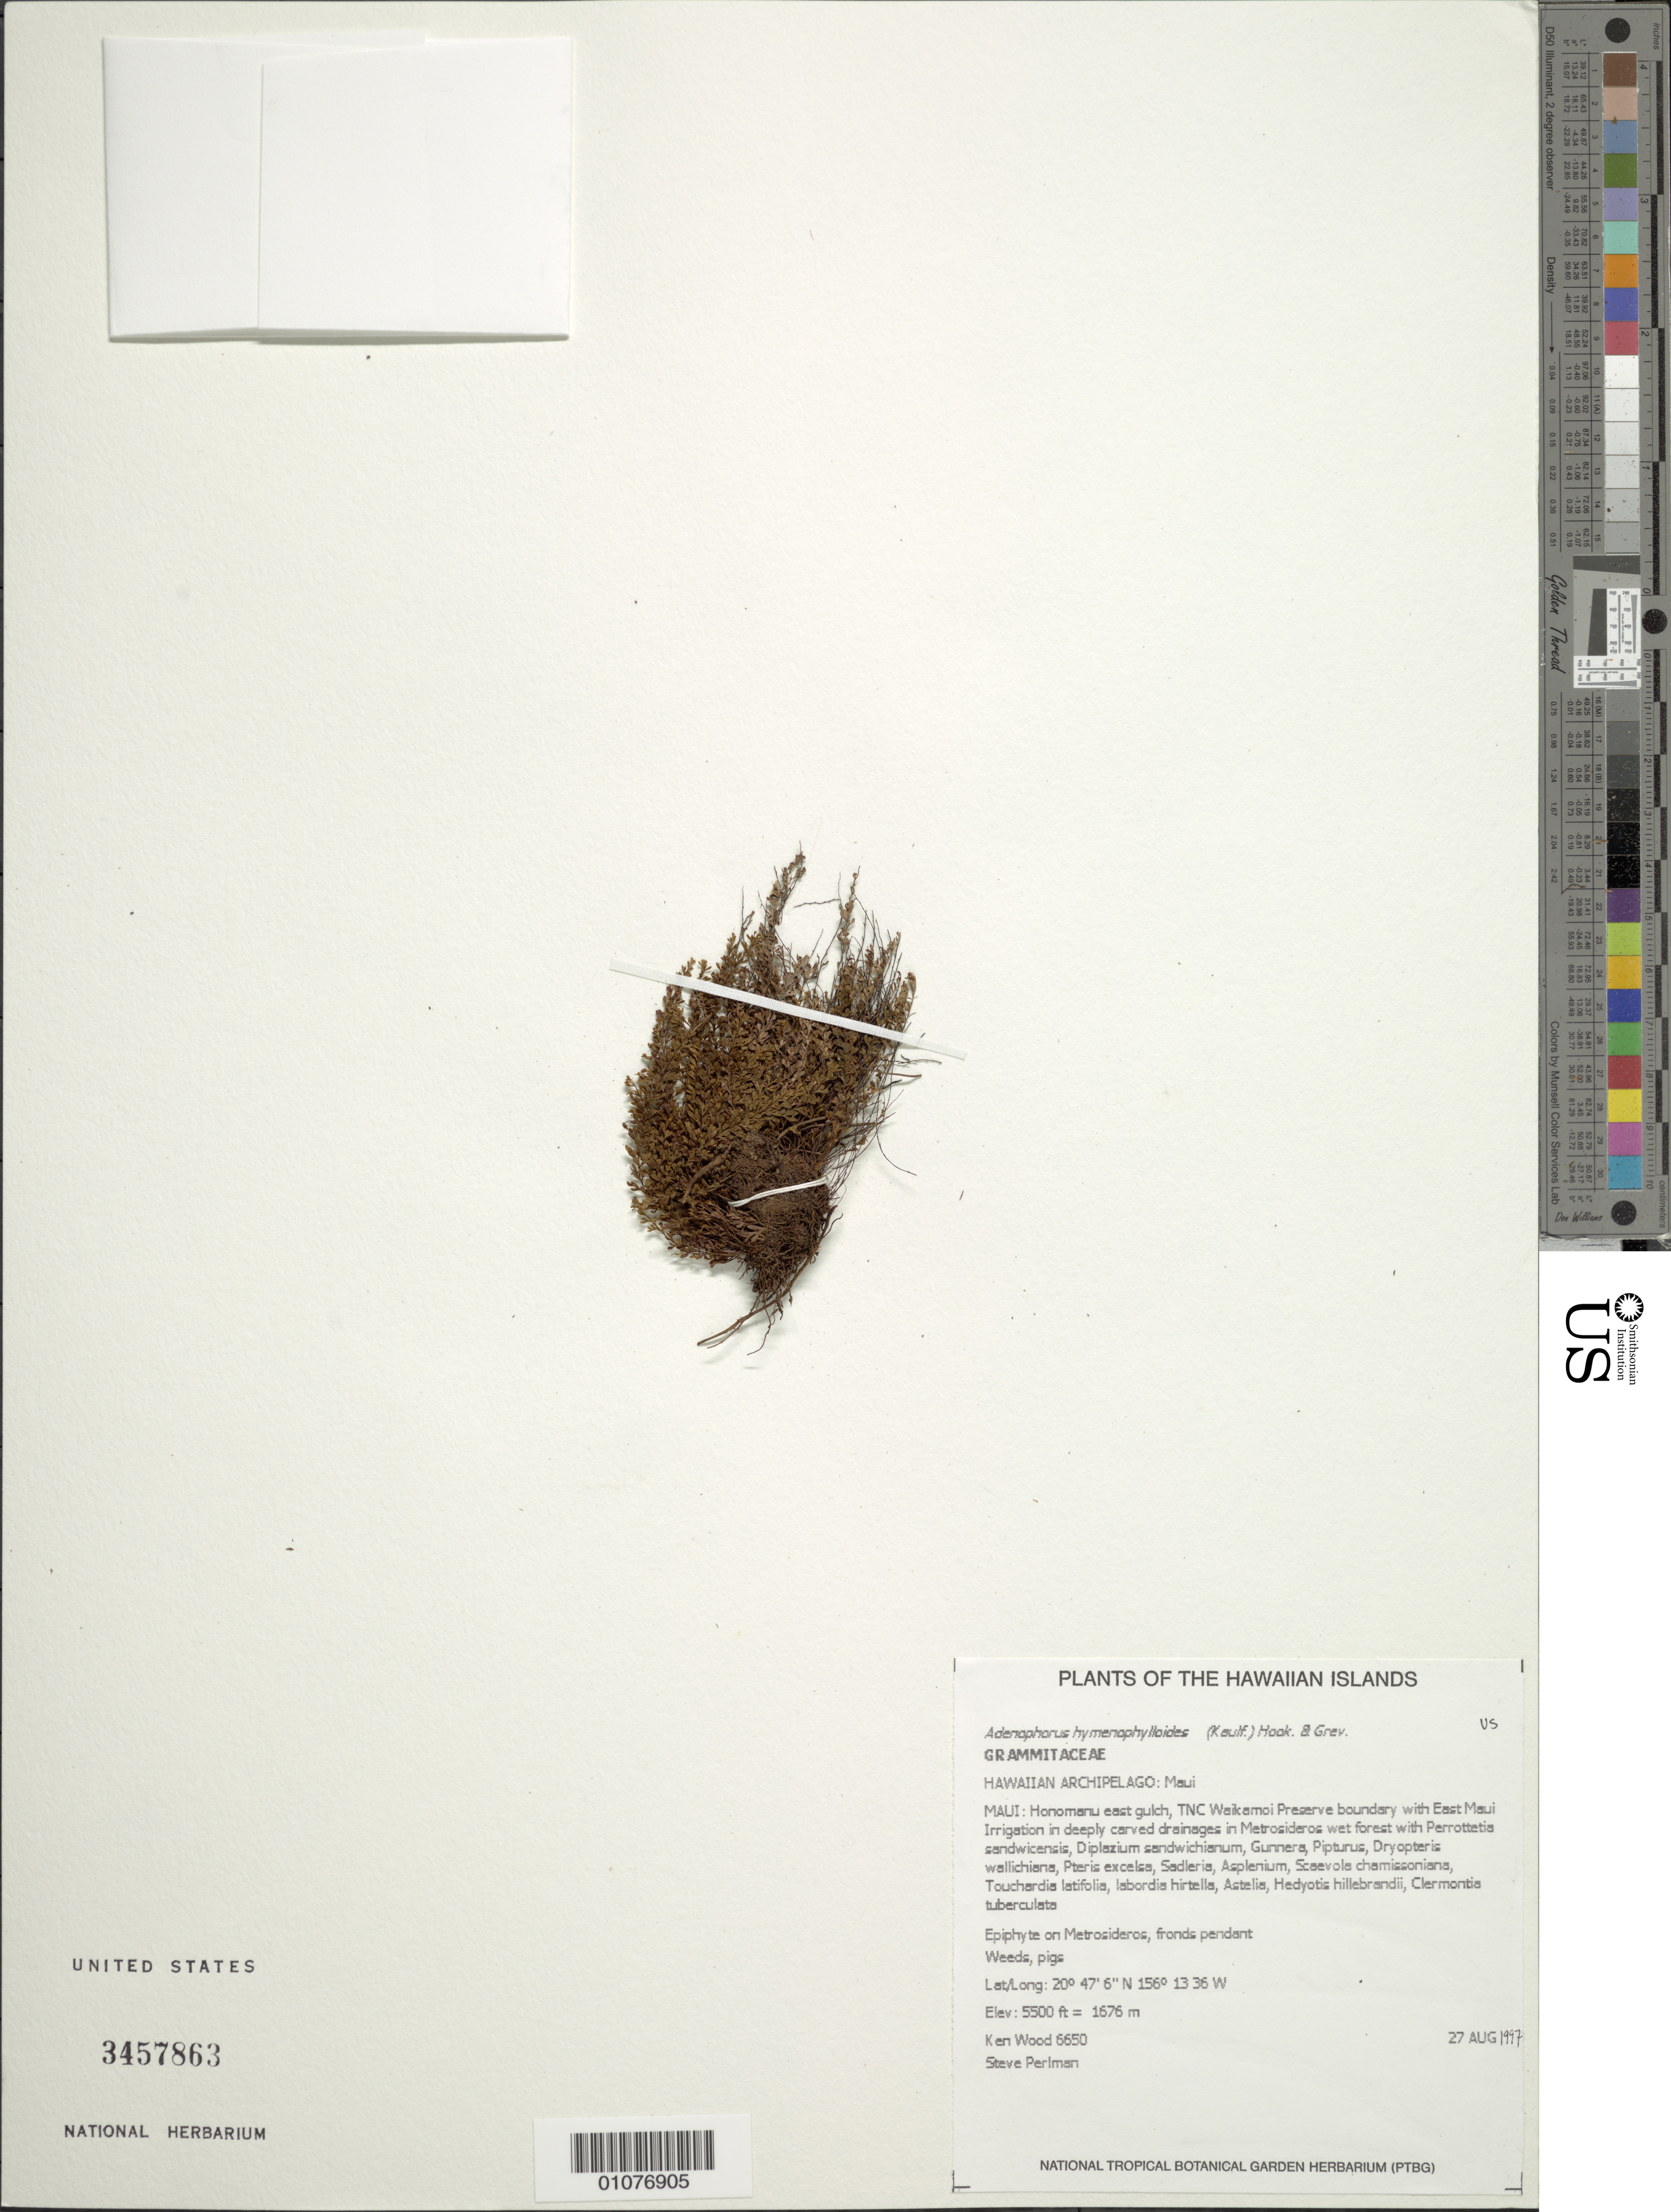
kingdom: Plantae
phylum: Tracheophyta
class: Polypodiopsida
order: Polypodiales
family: Polypodiaceae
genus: Adenophorus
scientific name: Adenophorus hymenophylloides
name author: (Kaulf.) Hook. & Grev.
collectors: K. R. Wood & S. P. Perlman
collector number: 6650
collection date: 1997-08-27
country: United States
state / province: Hawaii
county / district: Maui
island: Maui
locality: Honomanu E gulch, TNC Waikamoi Preserve boundary w/ E Maui Irrigation in deeply carved drainages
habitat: Epiphyte on Metrosideros, fronds pendant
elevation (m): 1676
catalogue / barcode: US 3457863